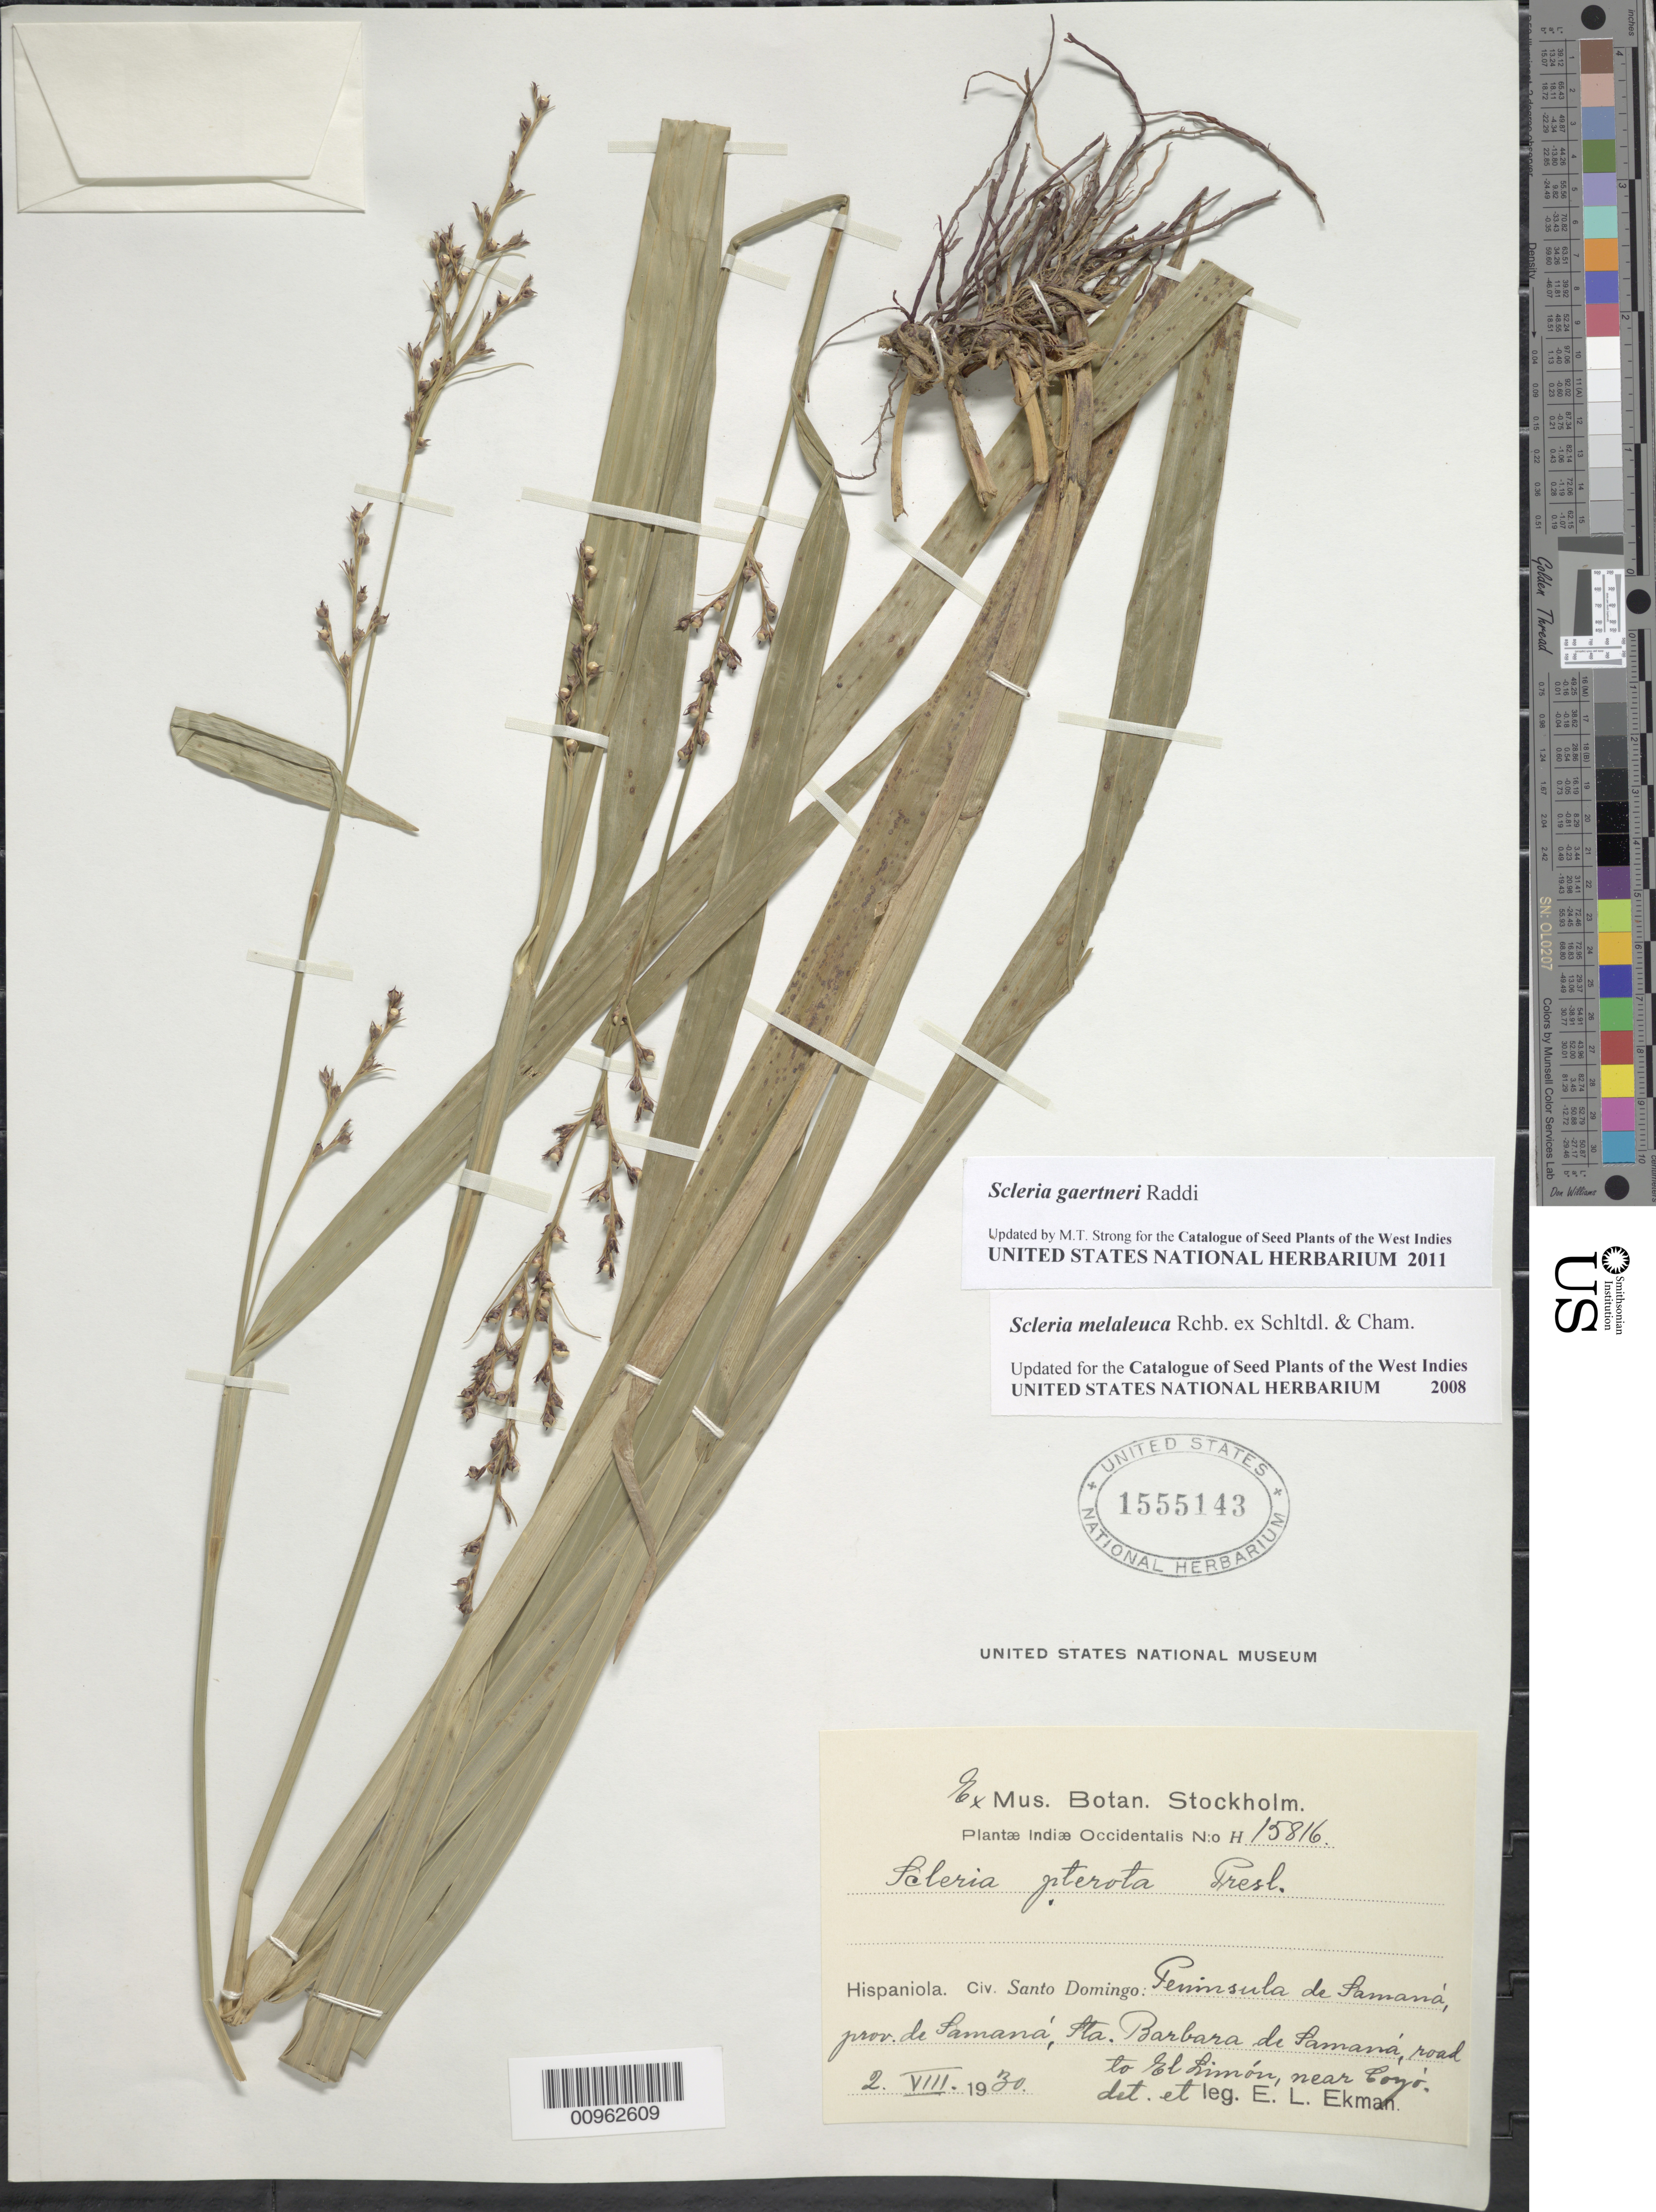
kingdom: Plantae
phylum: Tracheophyta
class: Liliopsida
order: Poales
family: Cyperaceae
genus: Scleria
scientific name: Scleria gaertneri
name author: Raddi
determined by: Strong, M. T., (US), Smithsonian Institution - National Museum of Natural History (UNITED STATES)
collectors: E. L. Ekman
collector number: H 15816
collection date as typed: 02 Aug 1930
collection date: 1930-08-02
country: Dominican Republic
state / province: Samaná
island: Hispaniola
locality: Peninsula de Samaná, Sta. Barbara de Samaná, road to El Limón, near "Coyo"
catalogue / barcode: US 1555143